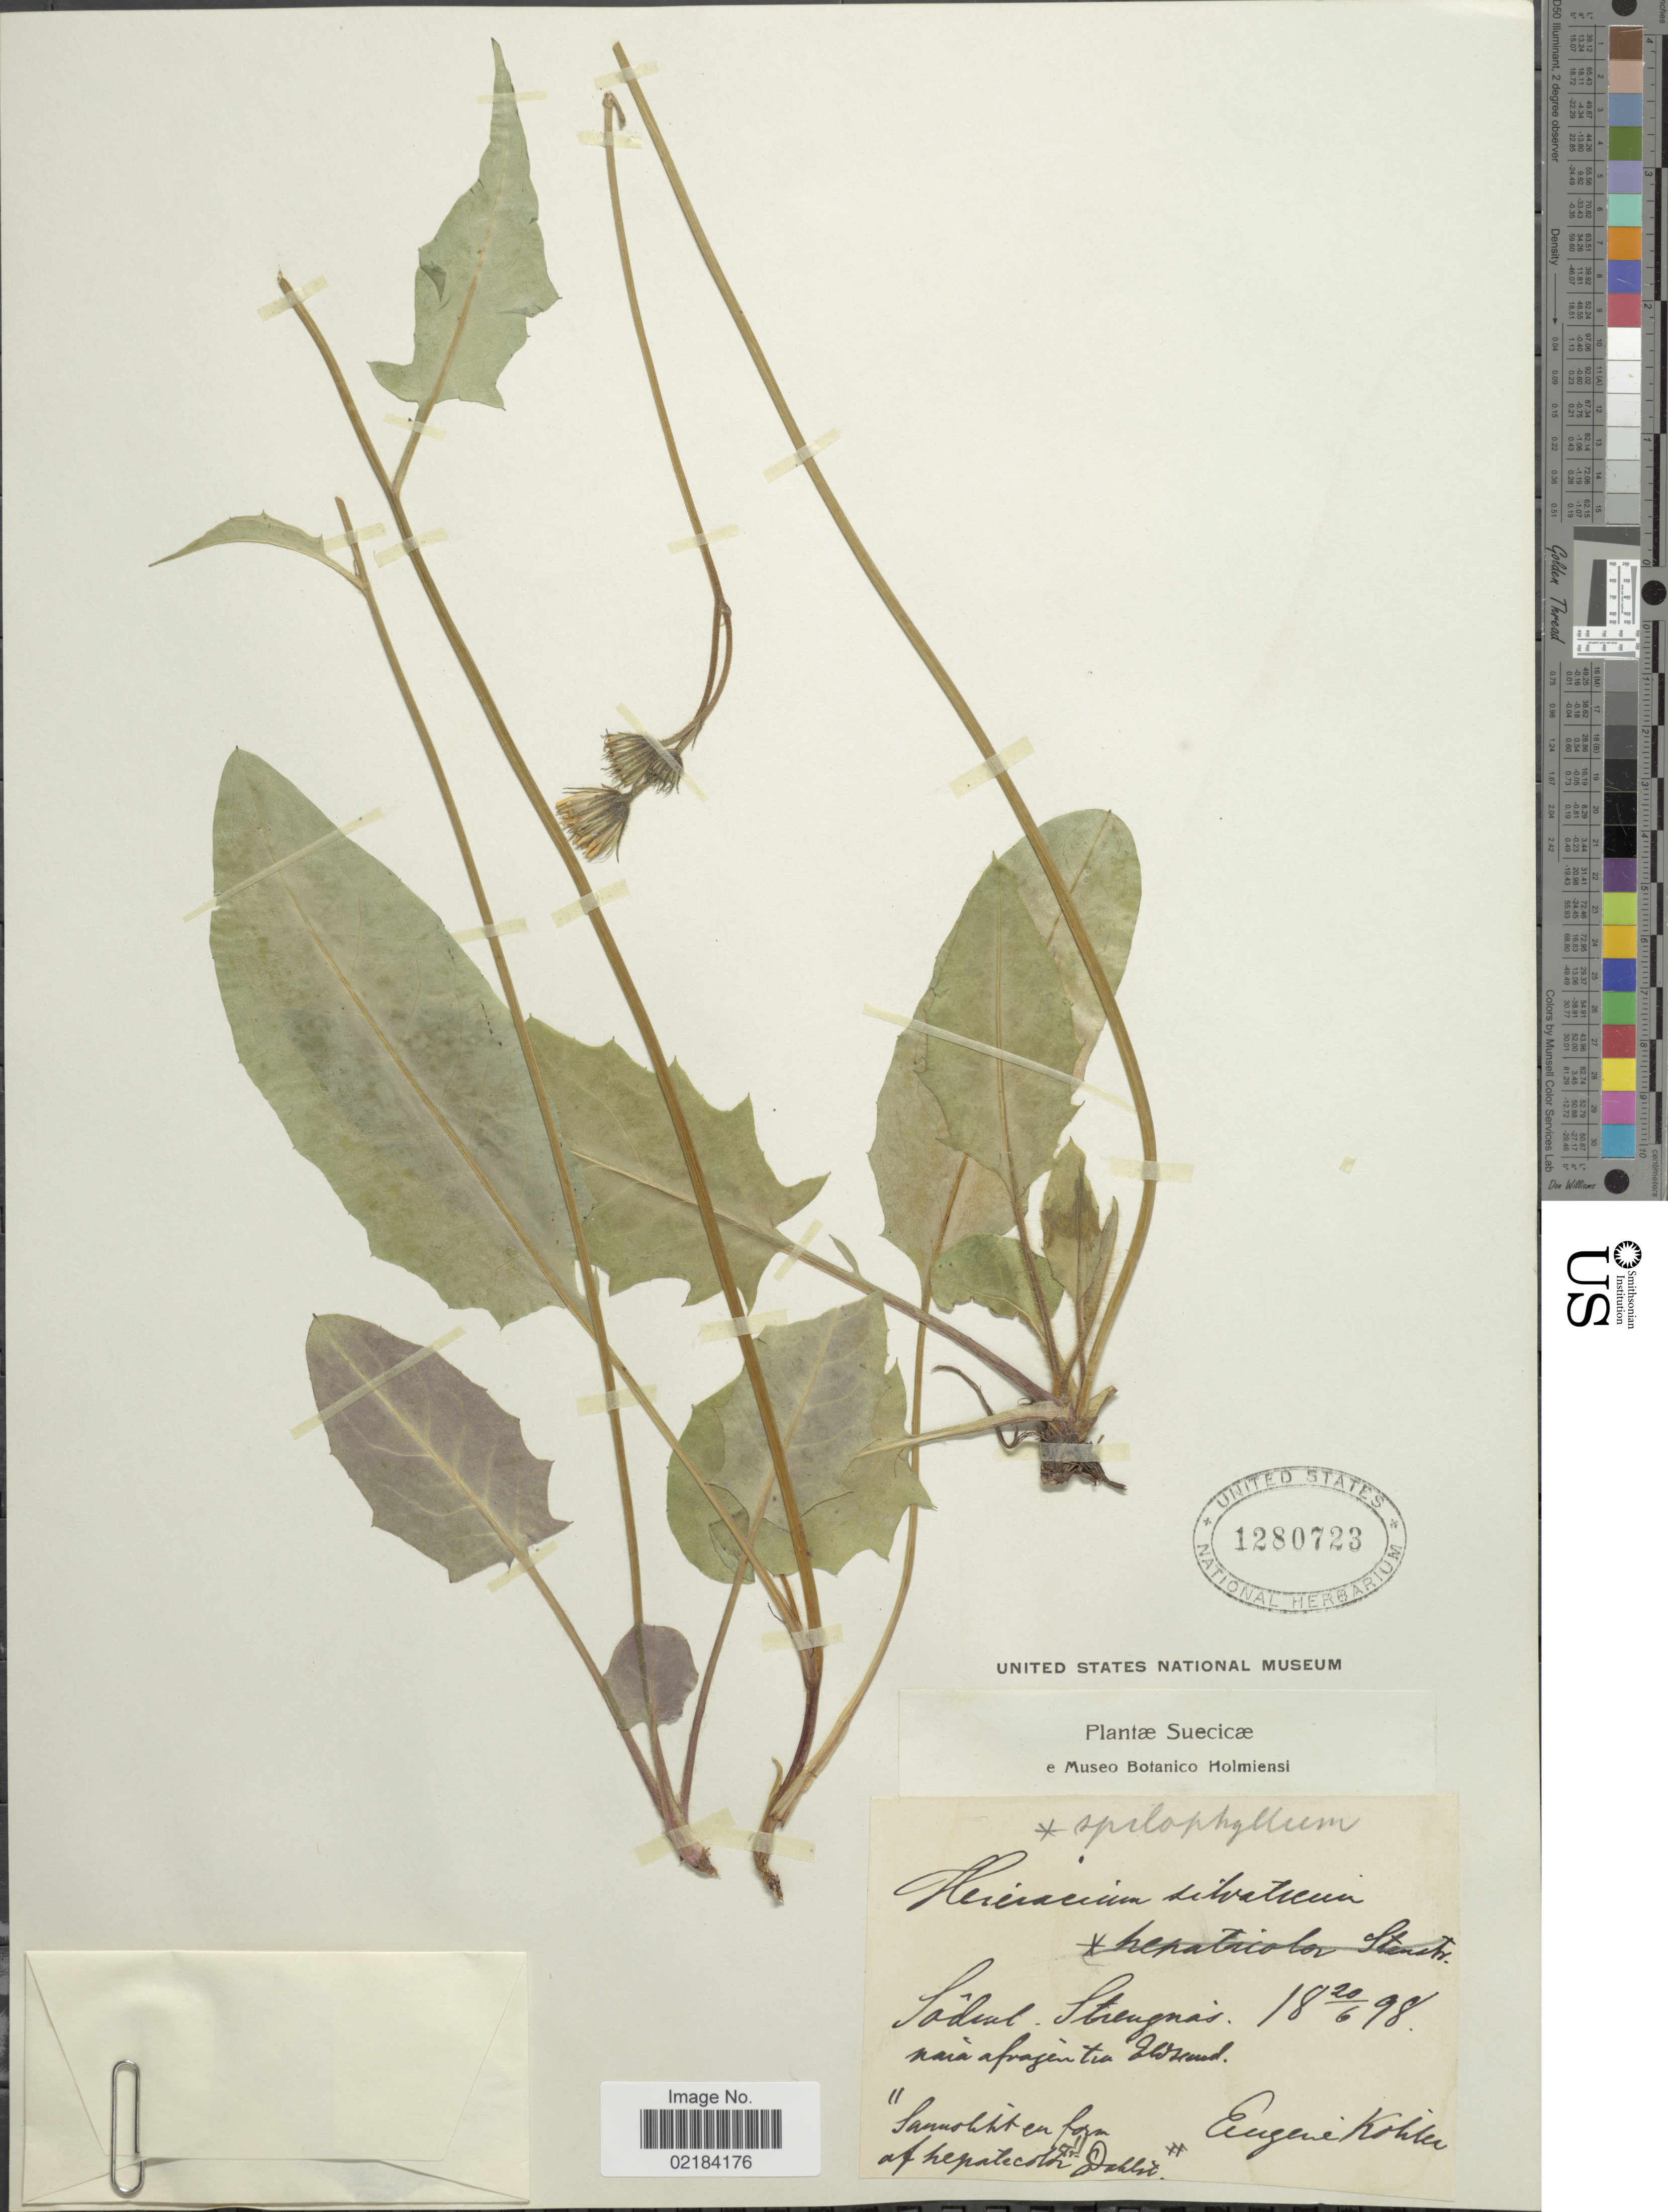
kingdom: Plantae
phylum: Tracheophyta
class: Magnoliopsida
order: Asterales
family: Asteraceae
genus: Hieracium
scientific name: Hieracium repandulare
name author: Druce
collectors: E. Kohler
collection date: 1898-06-20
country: Sweden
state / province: Sodermanland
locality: Södml Strengas, naia afragenta [illegible text]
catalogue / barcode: US 1280723